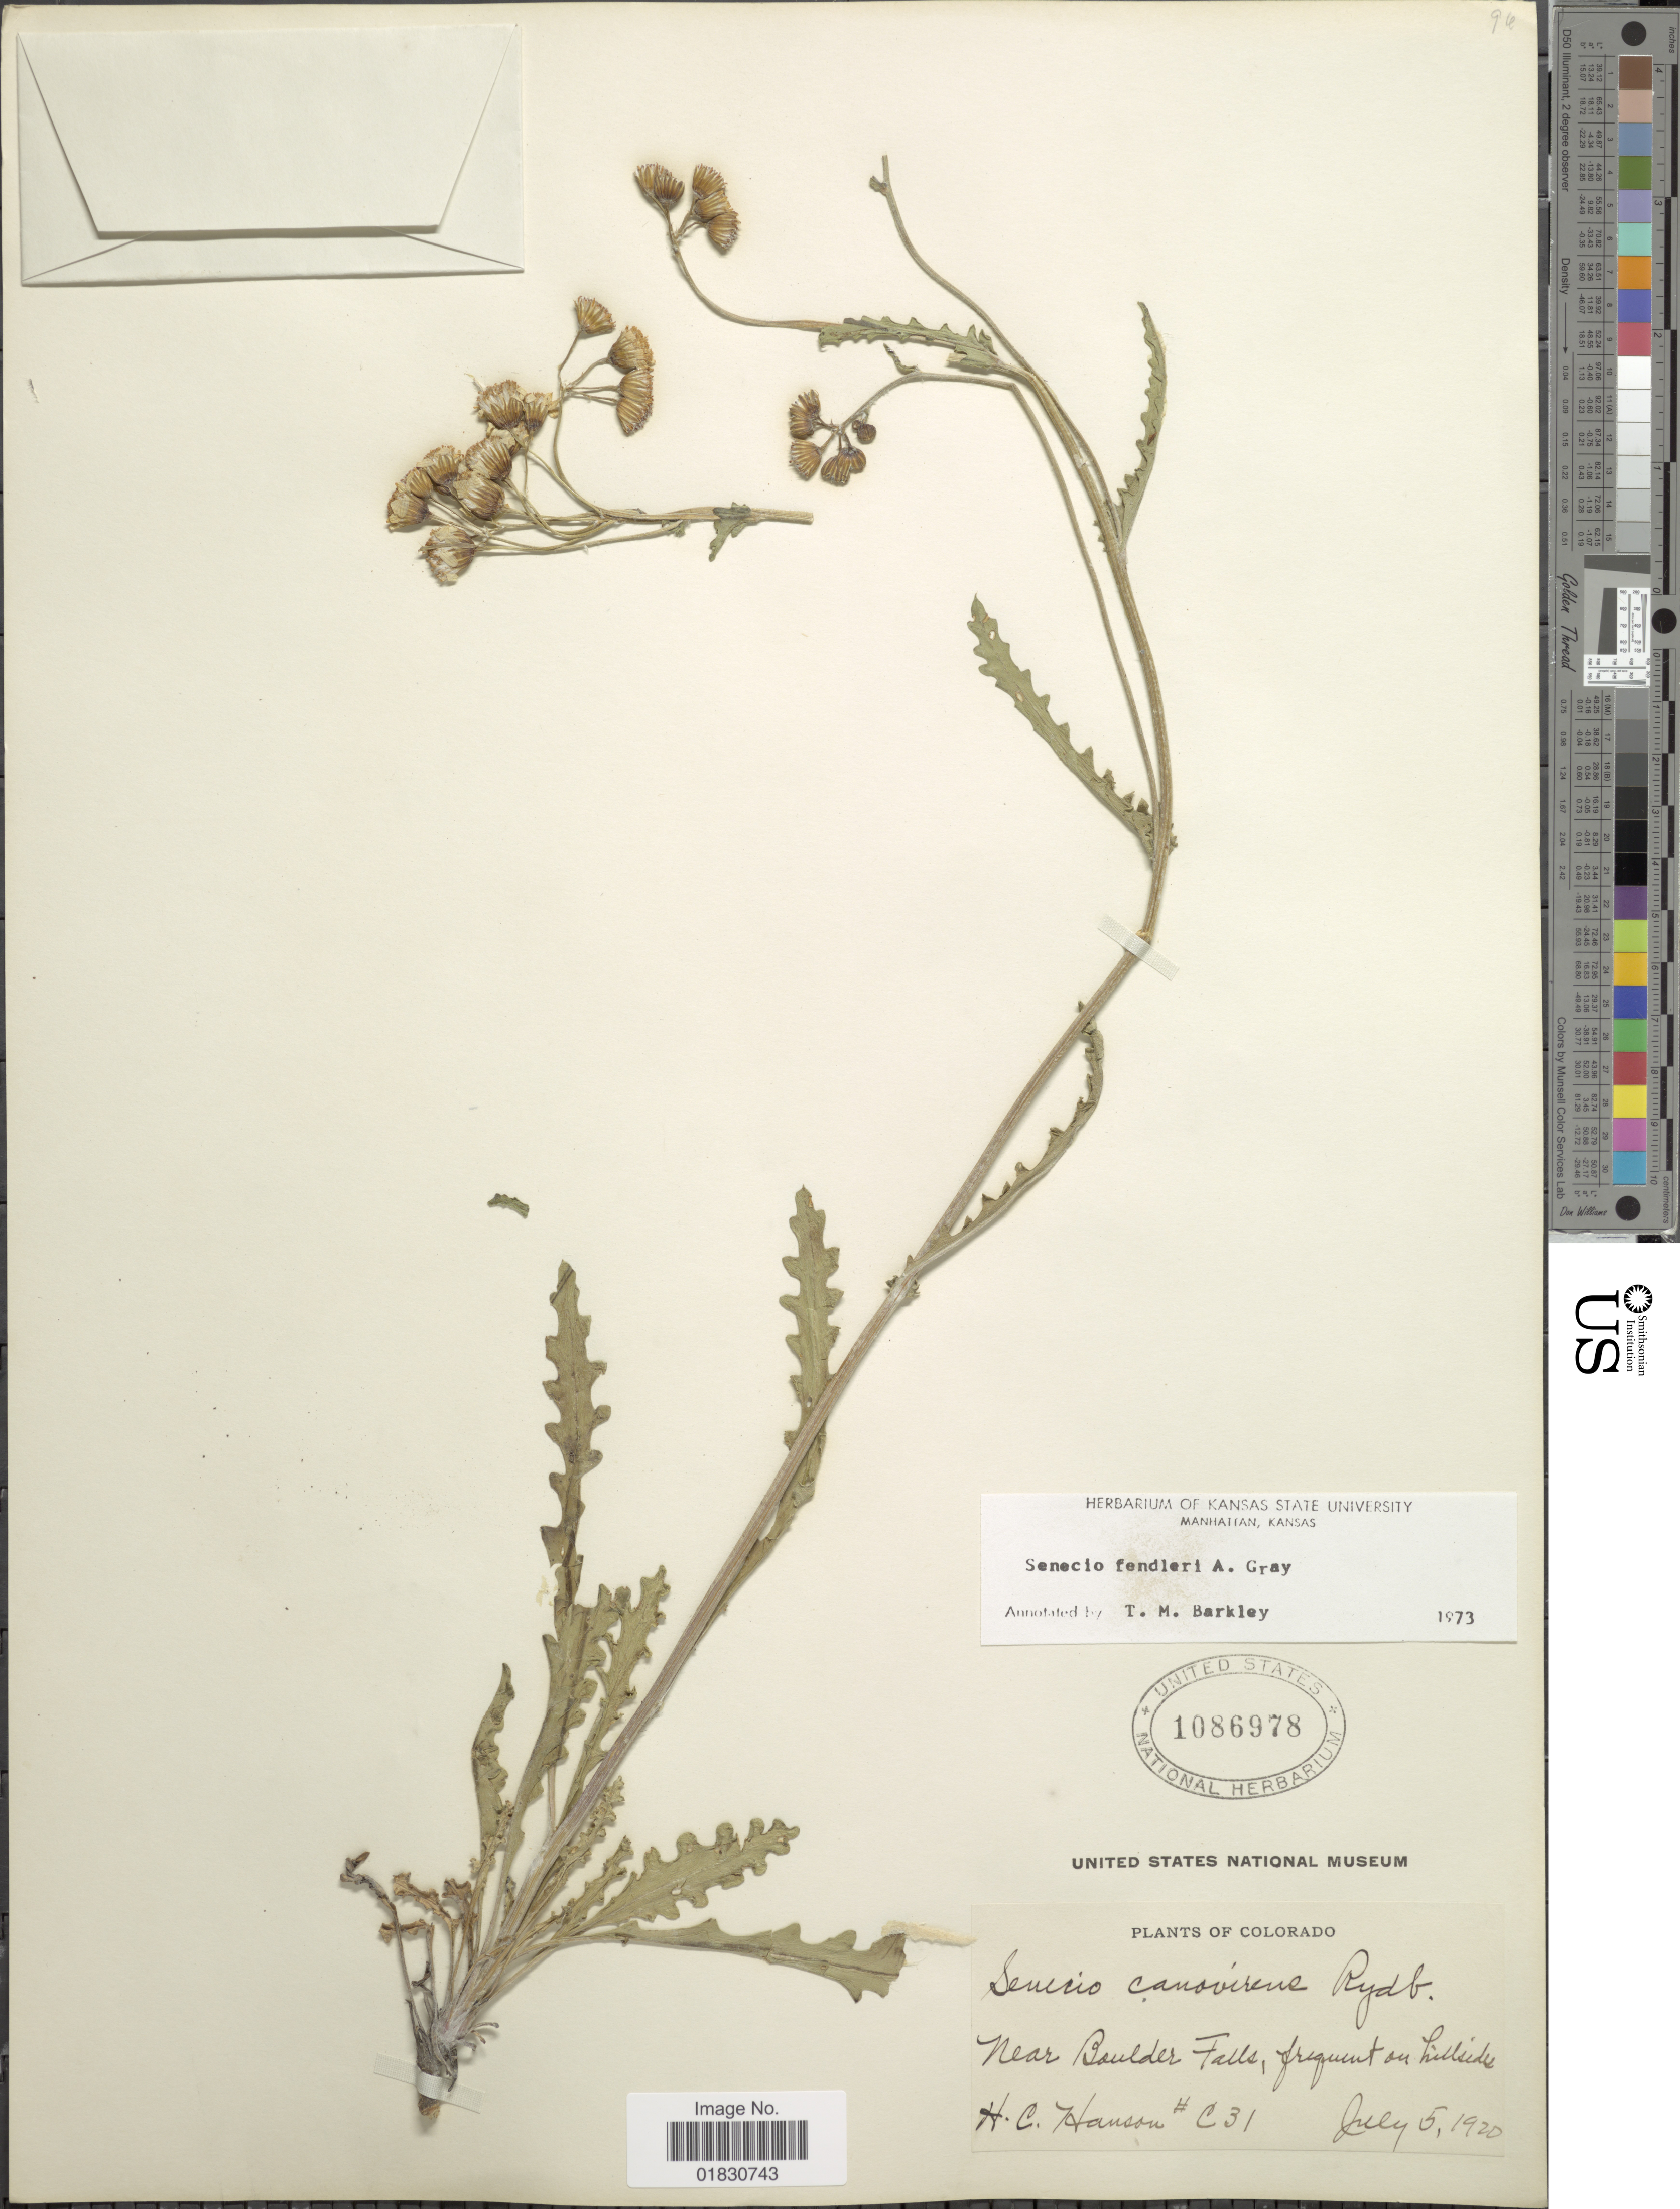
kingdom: Plantae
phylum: Tracheophyta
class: Magnoliopsida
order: Asterales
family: Asteraceae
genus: Packera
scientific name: Packera fendleri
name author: (A. Gray) W.A. Weber & Á. Löve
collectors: H. Hanson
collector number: C31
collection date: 1920-07-05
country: United States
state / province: Colorado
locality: Near Boulder Falls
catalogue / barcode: US 1086978